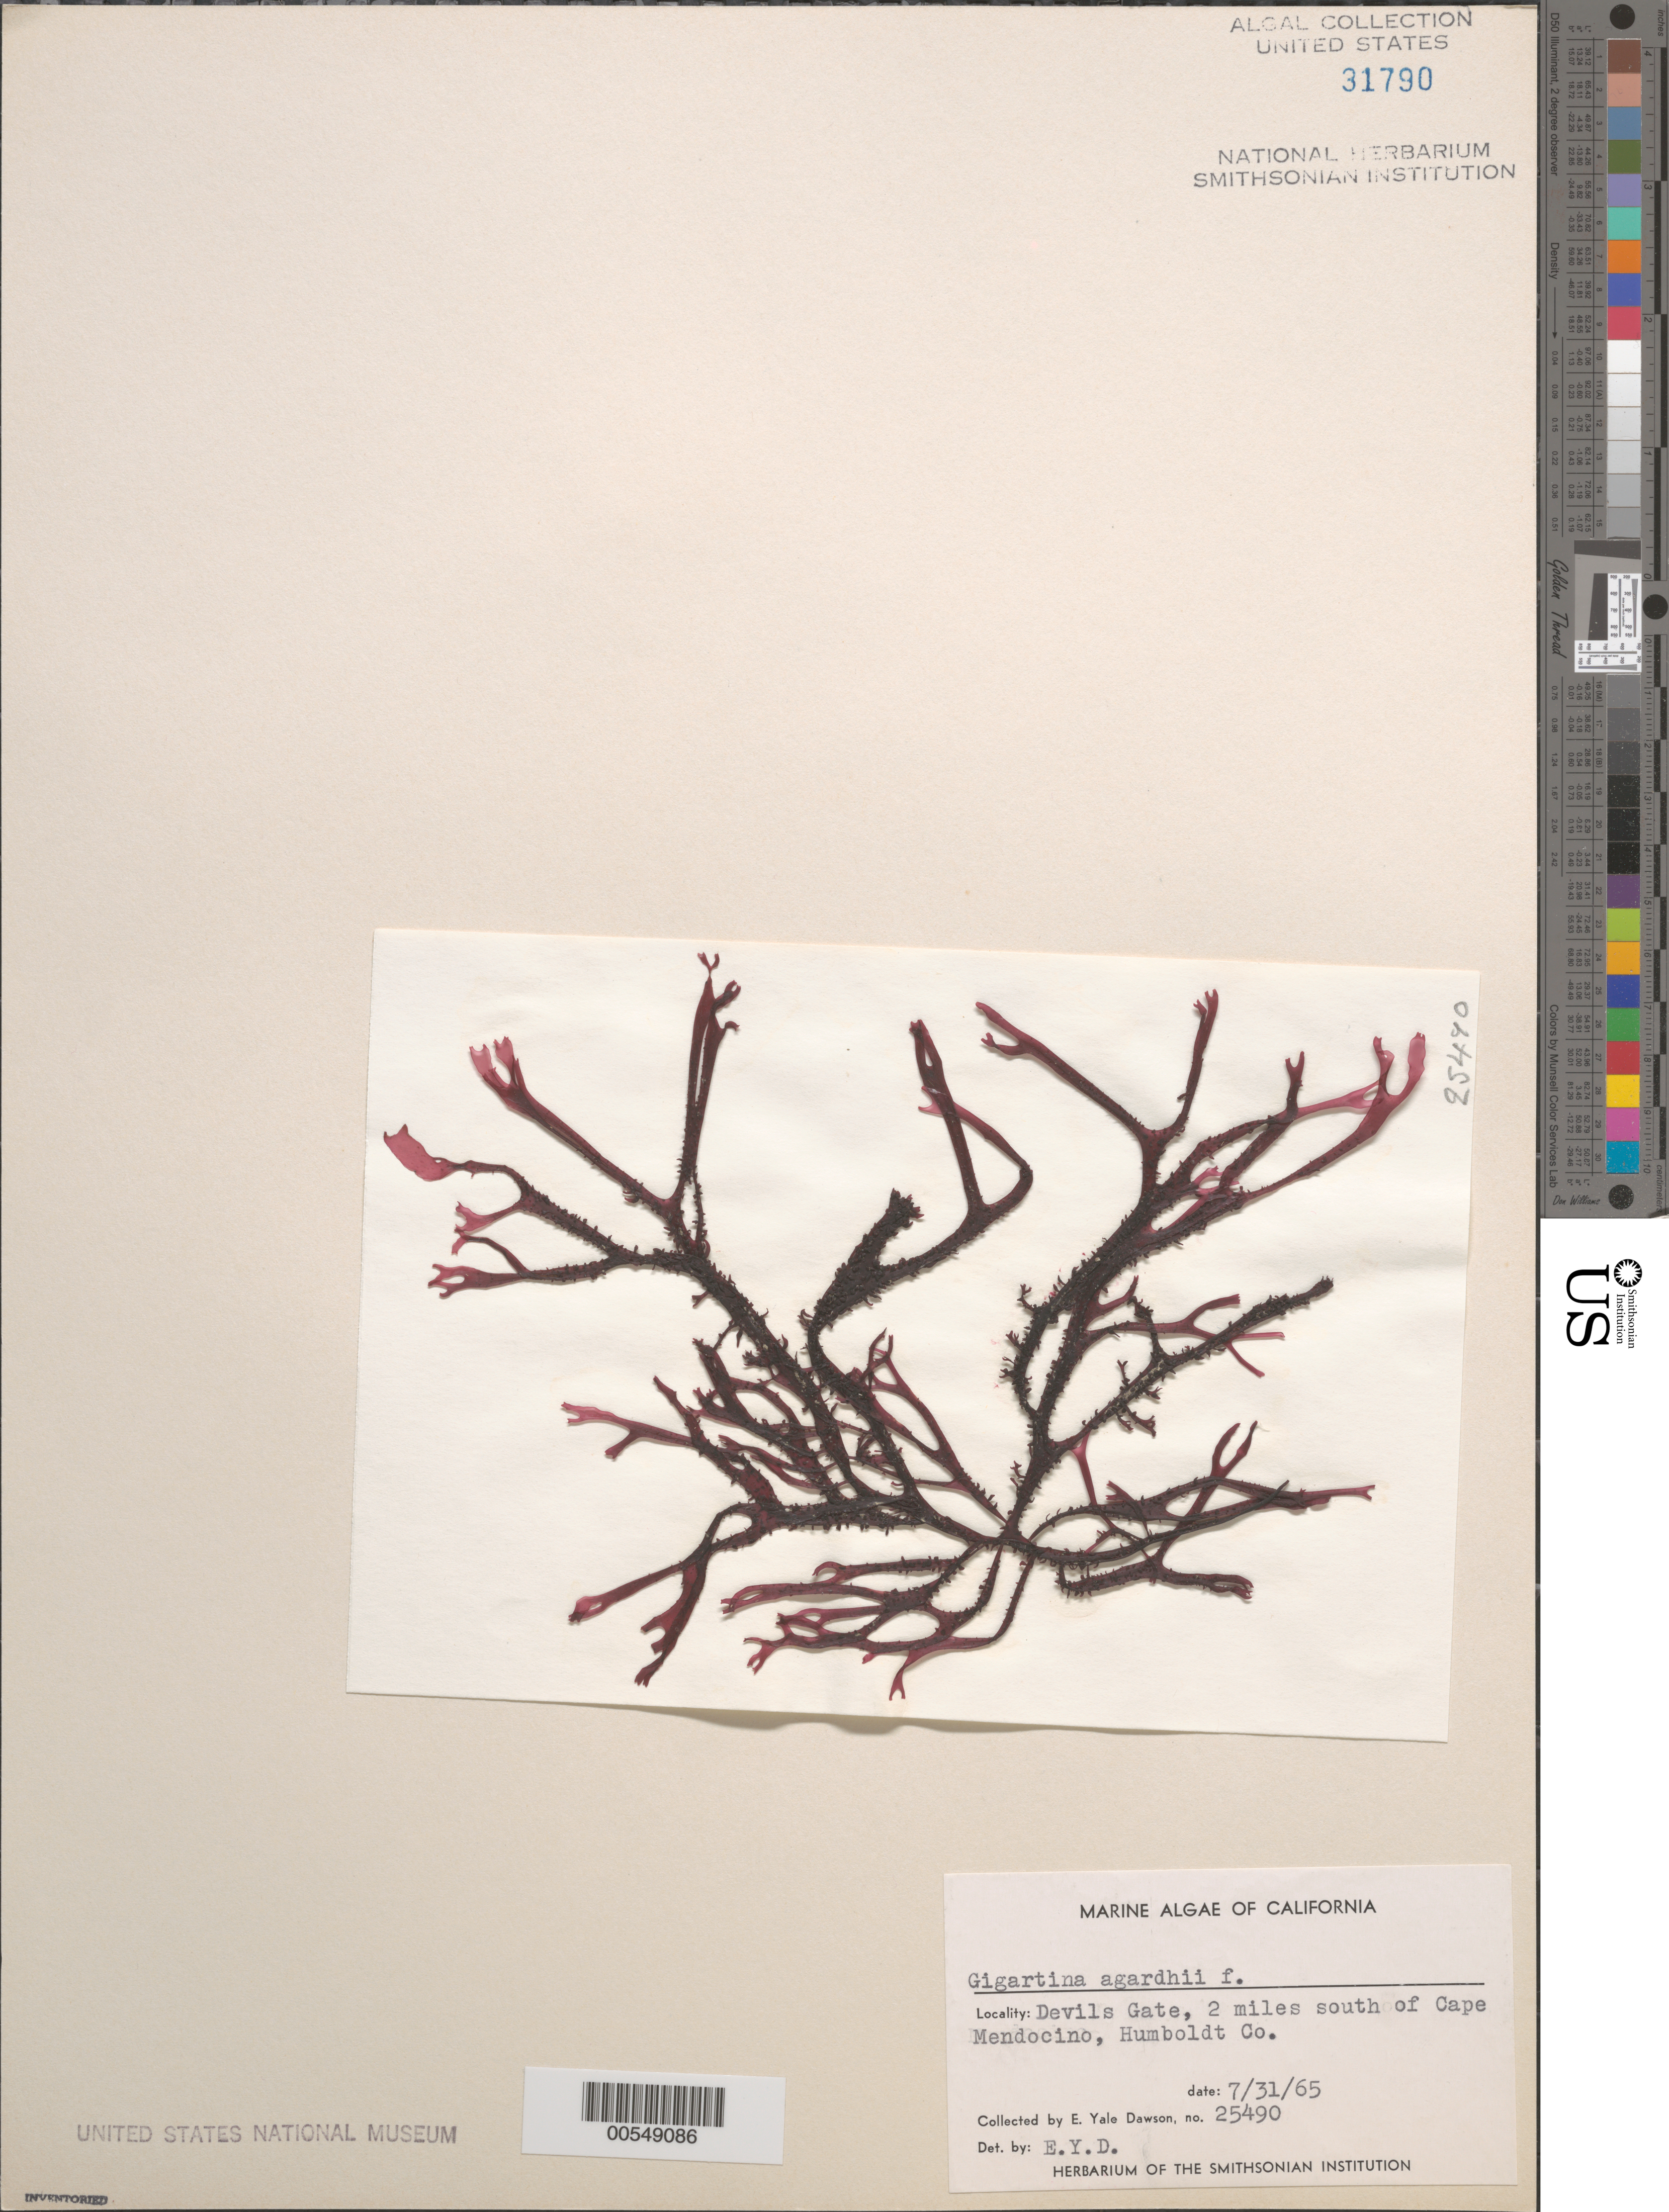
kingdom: Plantae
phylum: Rhodophyta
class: Florideophyceae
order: Gigartinales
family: Phyllophoraceae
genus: Mastocarpus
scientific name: Mastocarpus agardhii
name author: (Setchell & N.L. Gardner) S.C. Lindstrom et al.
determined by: Algae name updating Project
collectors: E. Y. Dawson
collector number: EYD 25490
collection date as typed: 31 Jul 1965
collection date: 1965-07-31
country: United States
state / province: California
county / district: Humboldt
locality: Devils Gate, 2 miles south of Cape Mendocino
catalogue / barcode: US 31790